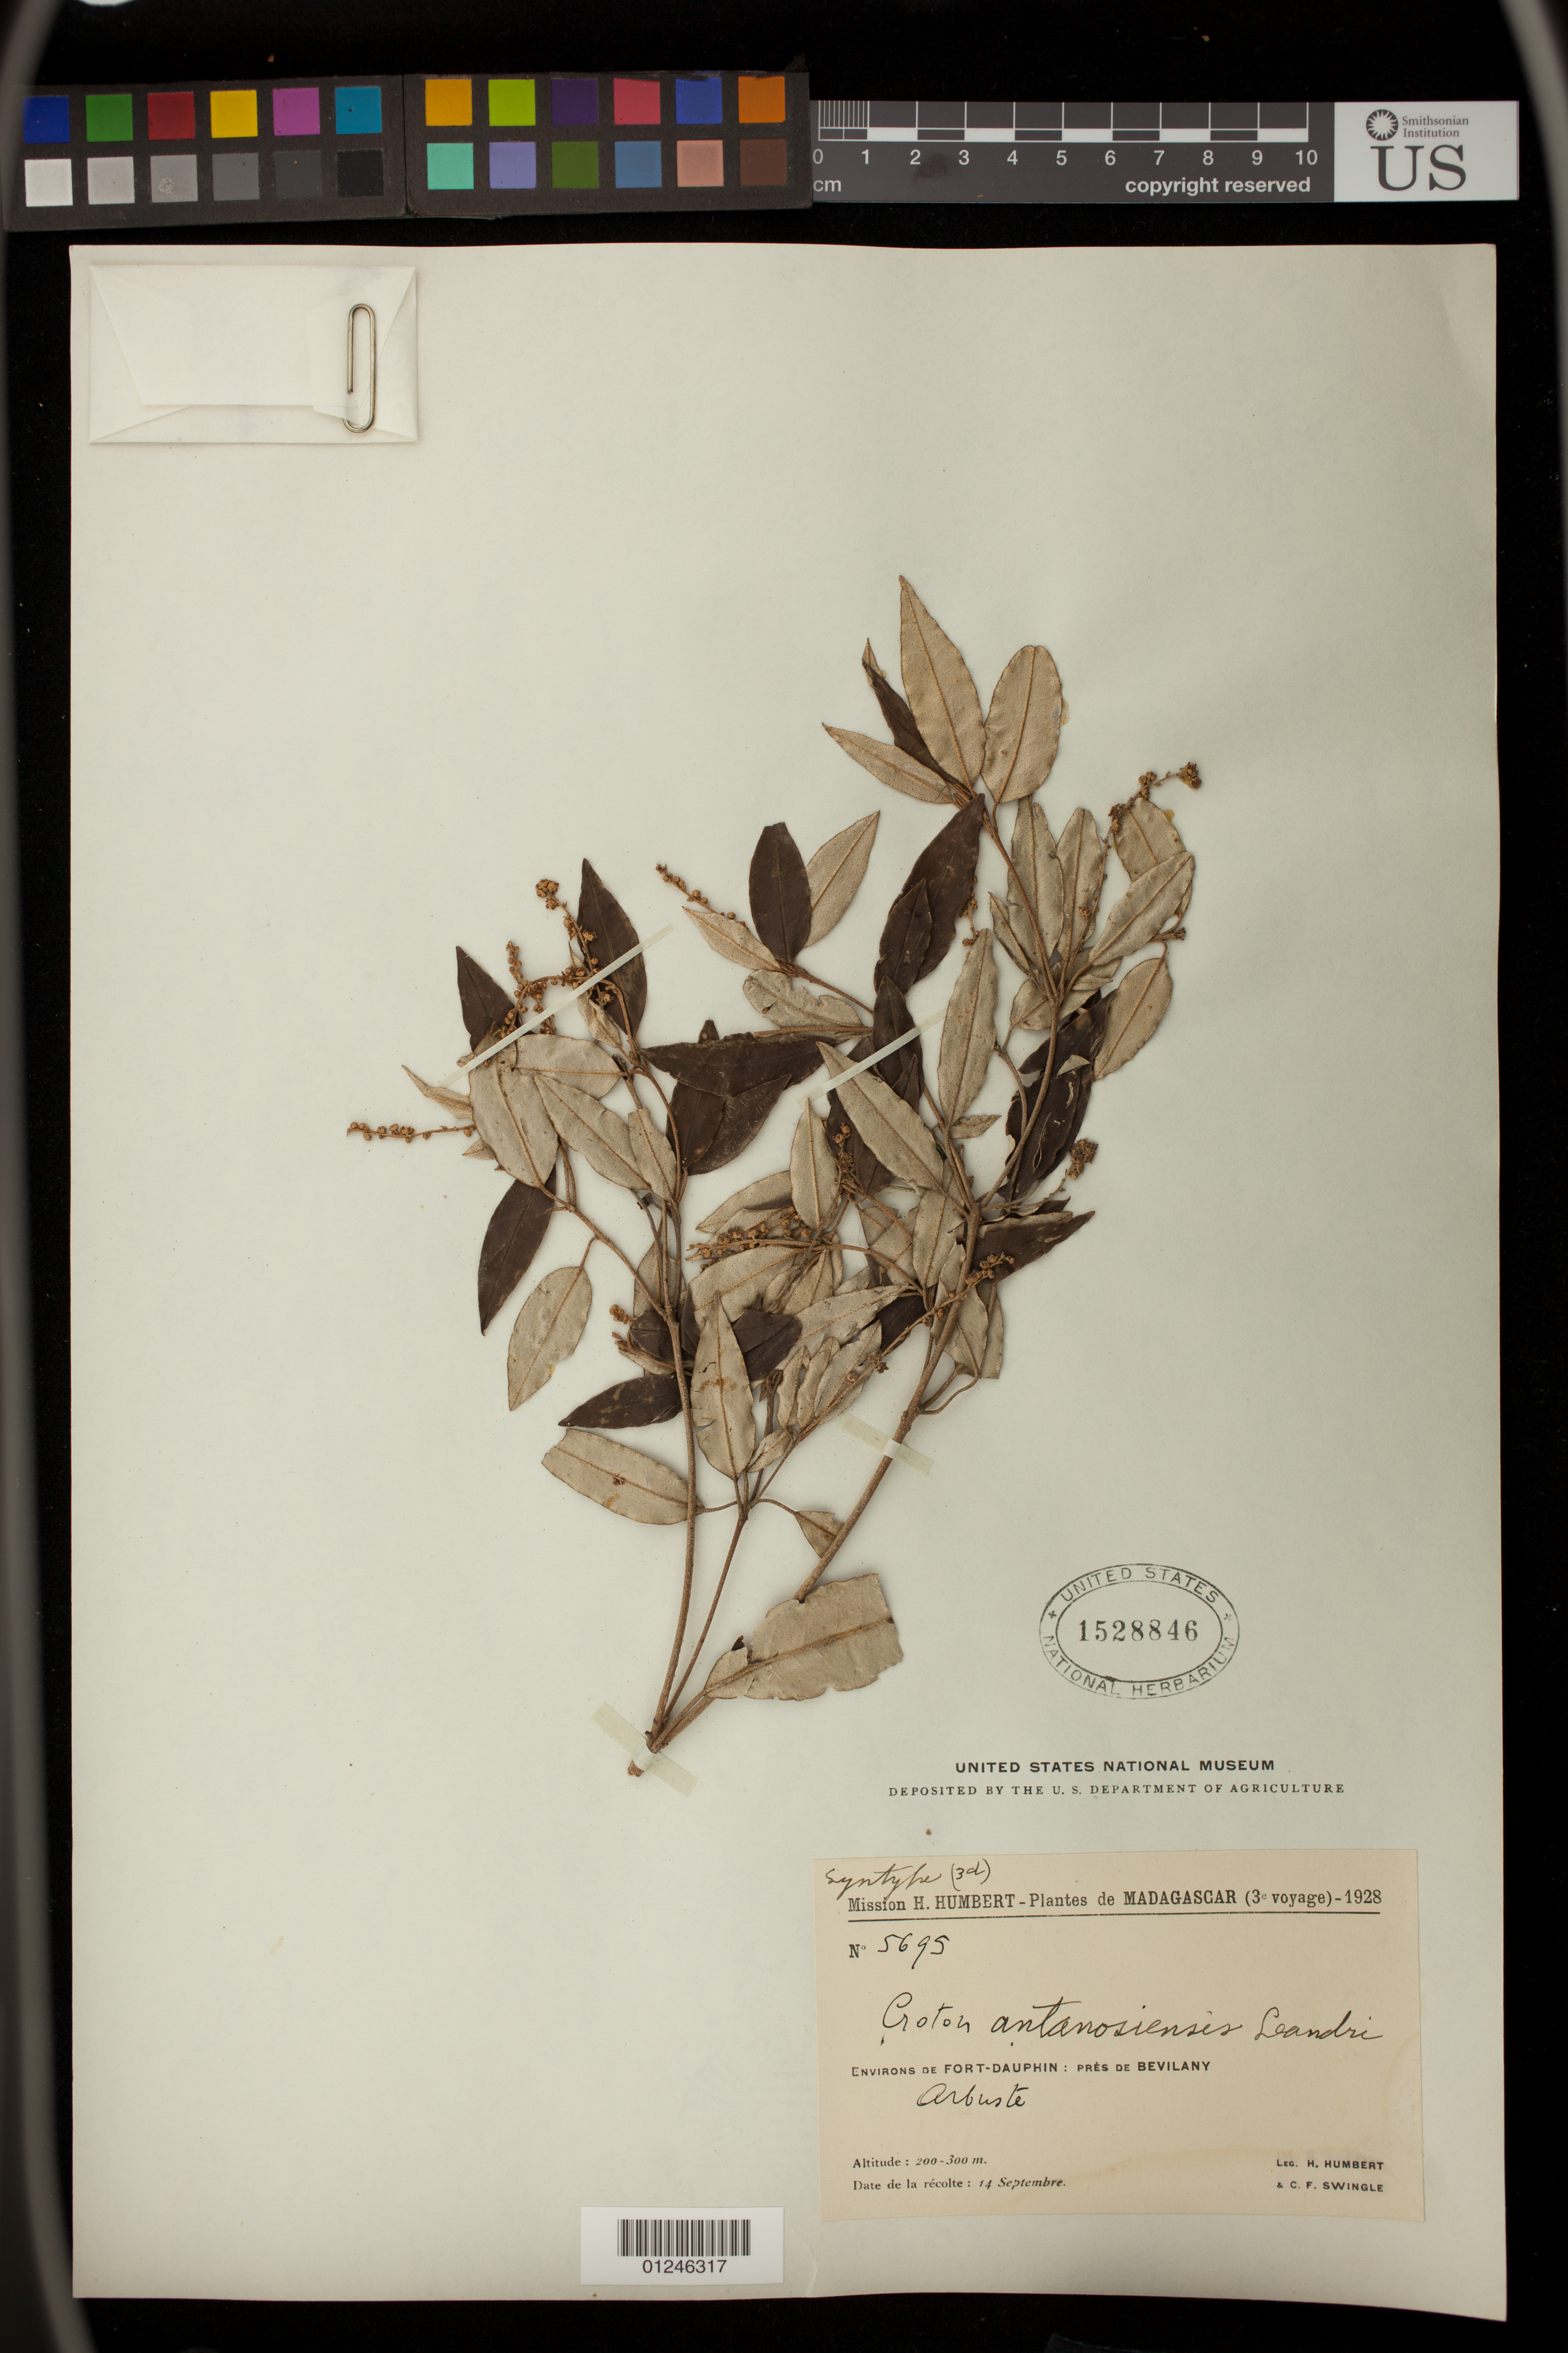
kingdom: Plantae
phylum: Tracheophyta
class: Magnoliopsida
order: Malpighiales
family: Euphorbiaceae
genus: Croton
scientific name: Croton antanosiensis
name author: Leandri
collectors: H. Humbert & C. Swingle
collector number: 5695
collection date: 1928-09-14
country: Madagascar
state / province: Anosy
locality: Environs de Fort-Dauphin: Pres de Bevilany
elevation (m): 200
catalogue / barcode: US 1528846